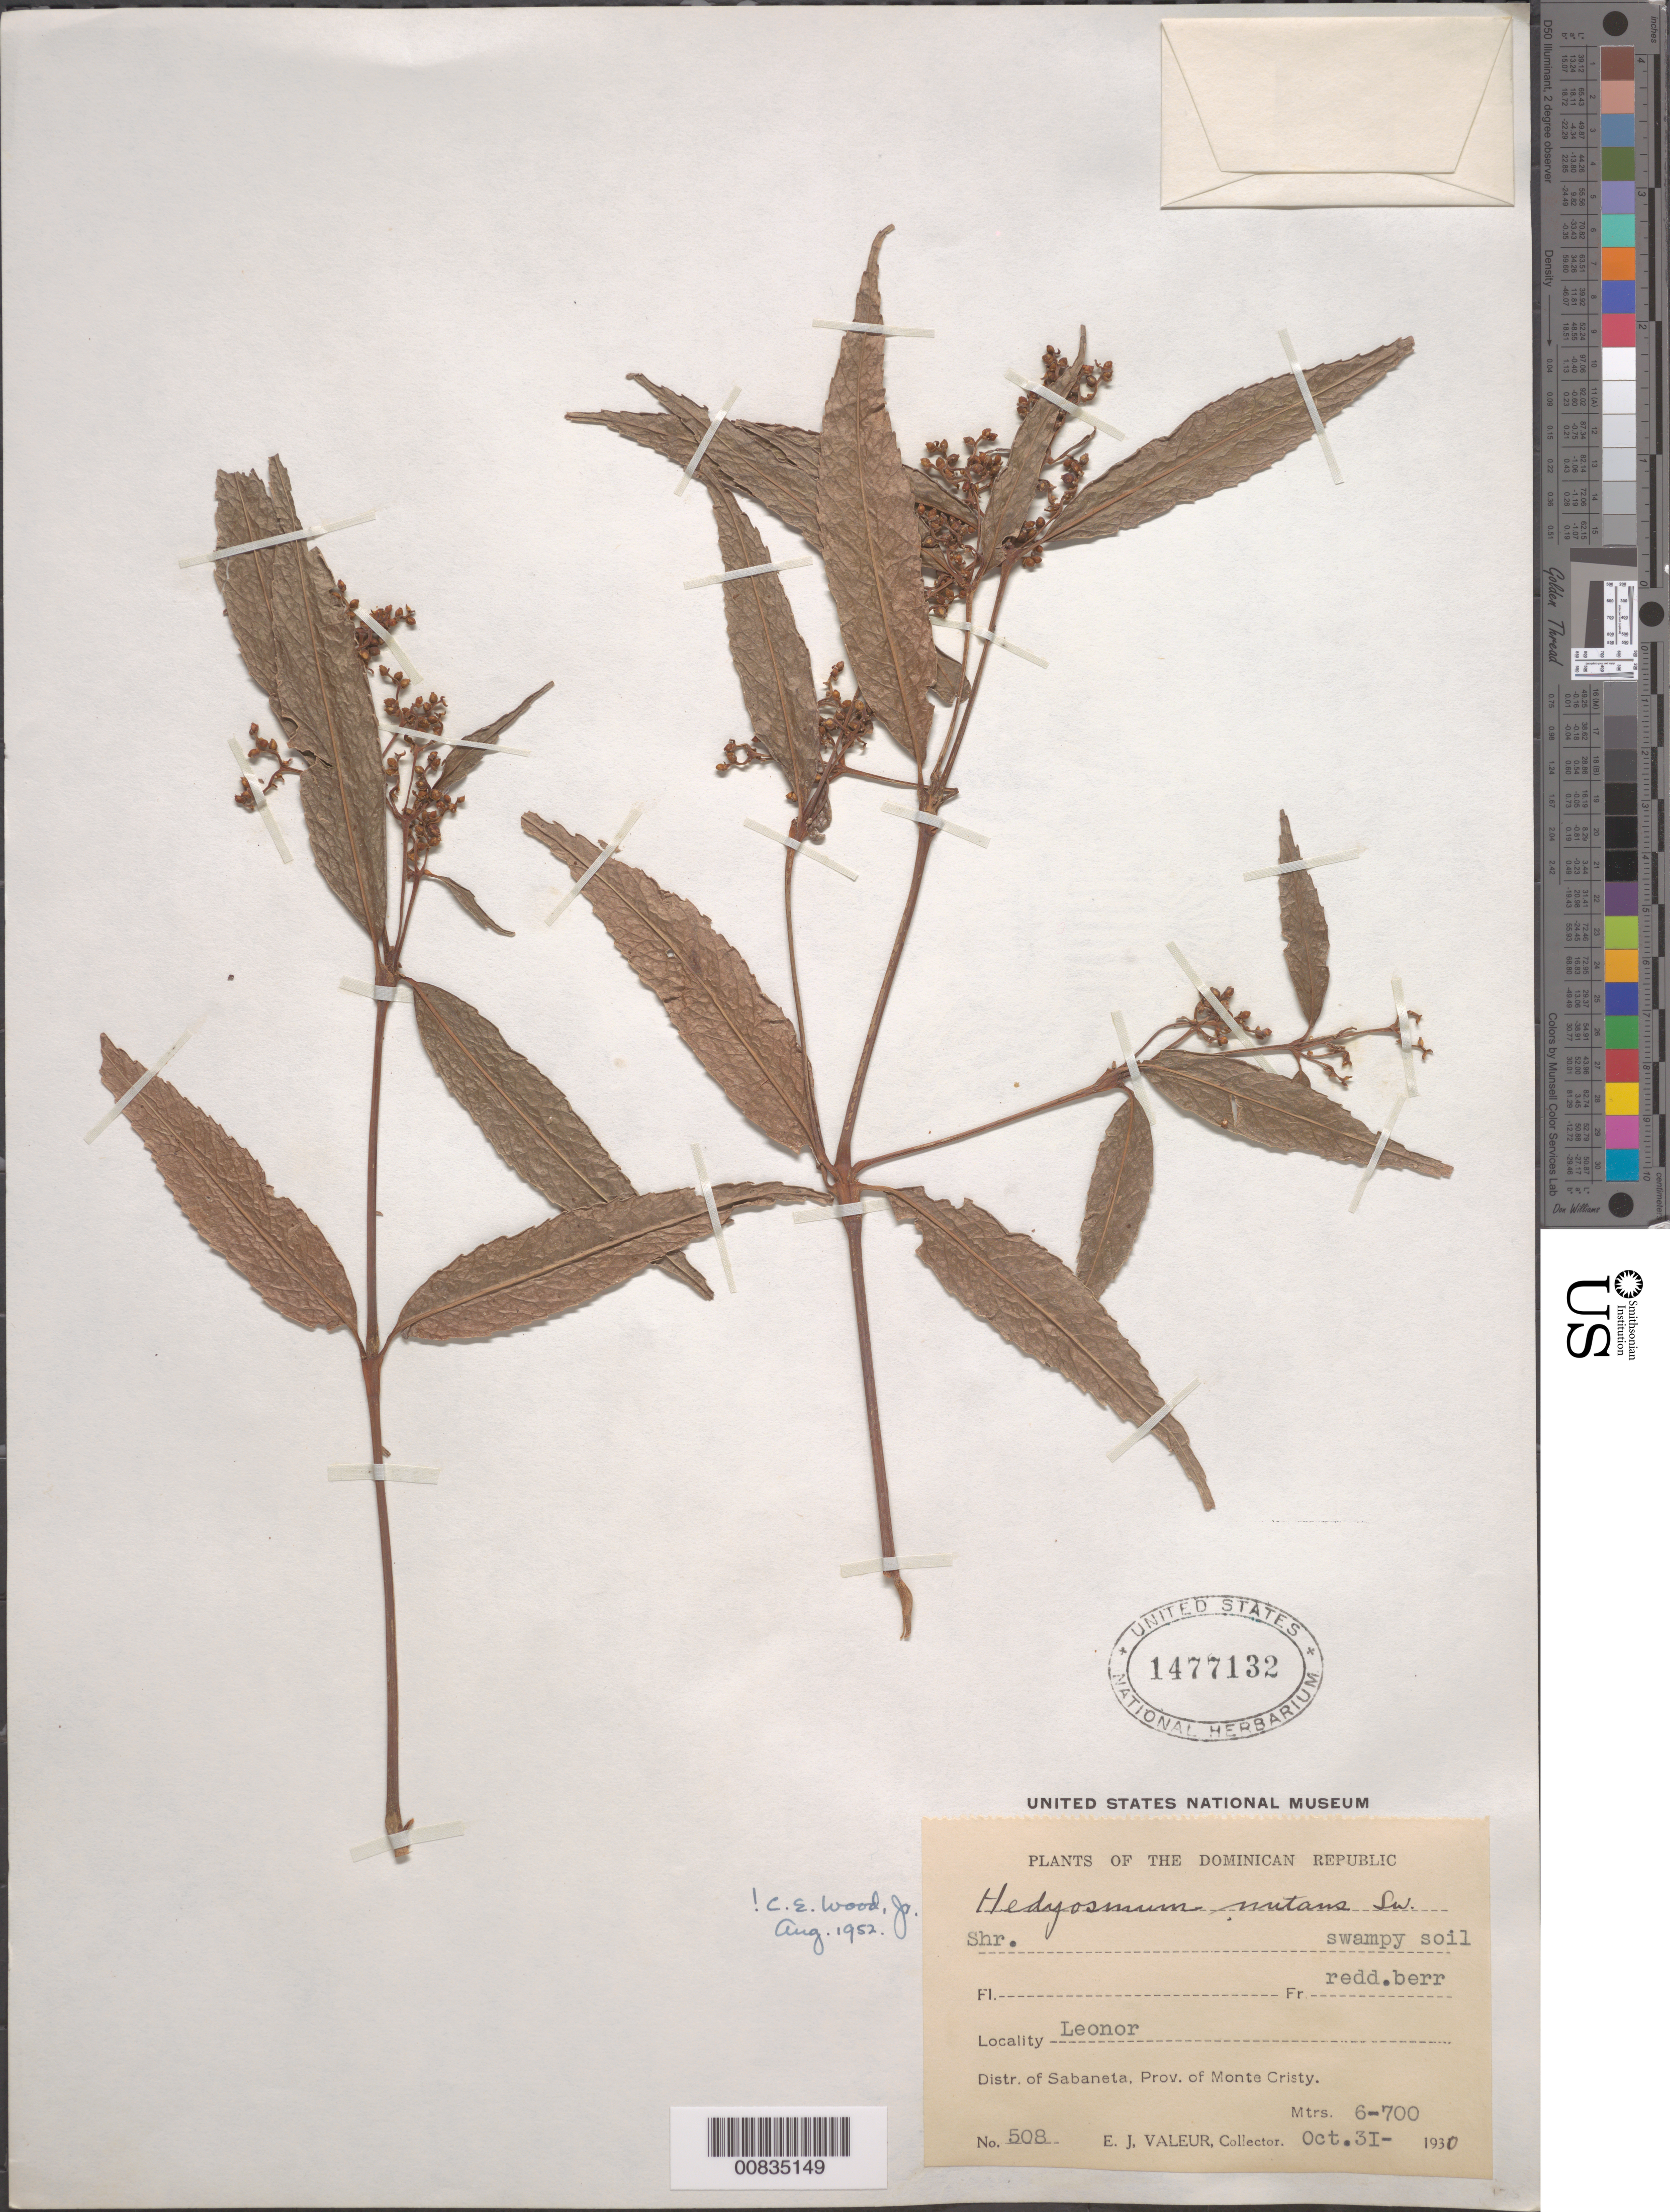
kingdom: Plantae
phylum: Tracheophyta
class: Magnoliopsida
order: Chloranthales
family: Chloranthaceae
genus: Hedyosmum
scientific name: Hedyosmum nutans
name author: Sw.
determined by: Wood, C. E.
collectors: E. Valeur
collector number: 508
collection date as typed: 31 Oct 1930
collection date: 1930-10-31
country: Dominican Republic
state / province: Monte Cristi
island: Hispaniola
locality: Leonor. Distr. of Sabaneta.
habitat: Swampy soil.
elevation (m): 600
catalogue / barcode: US 1477132